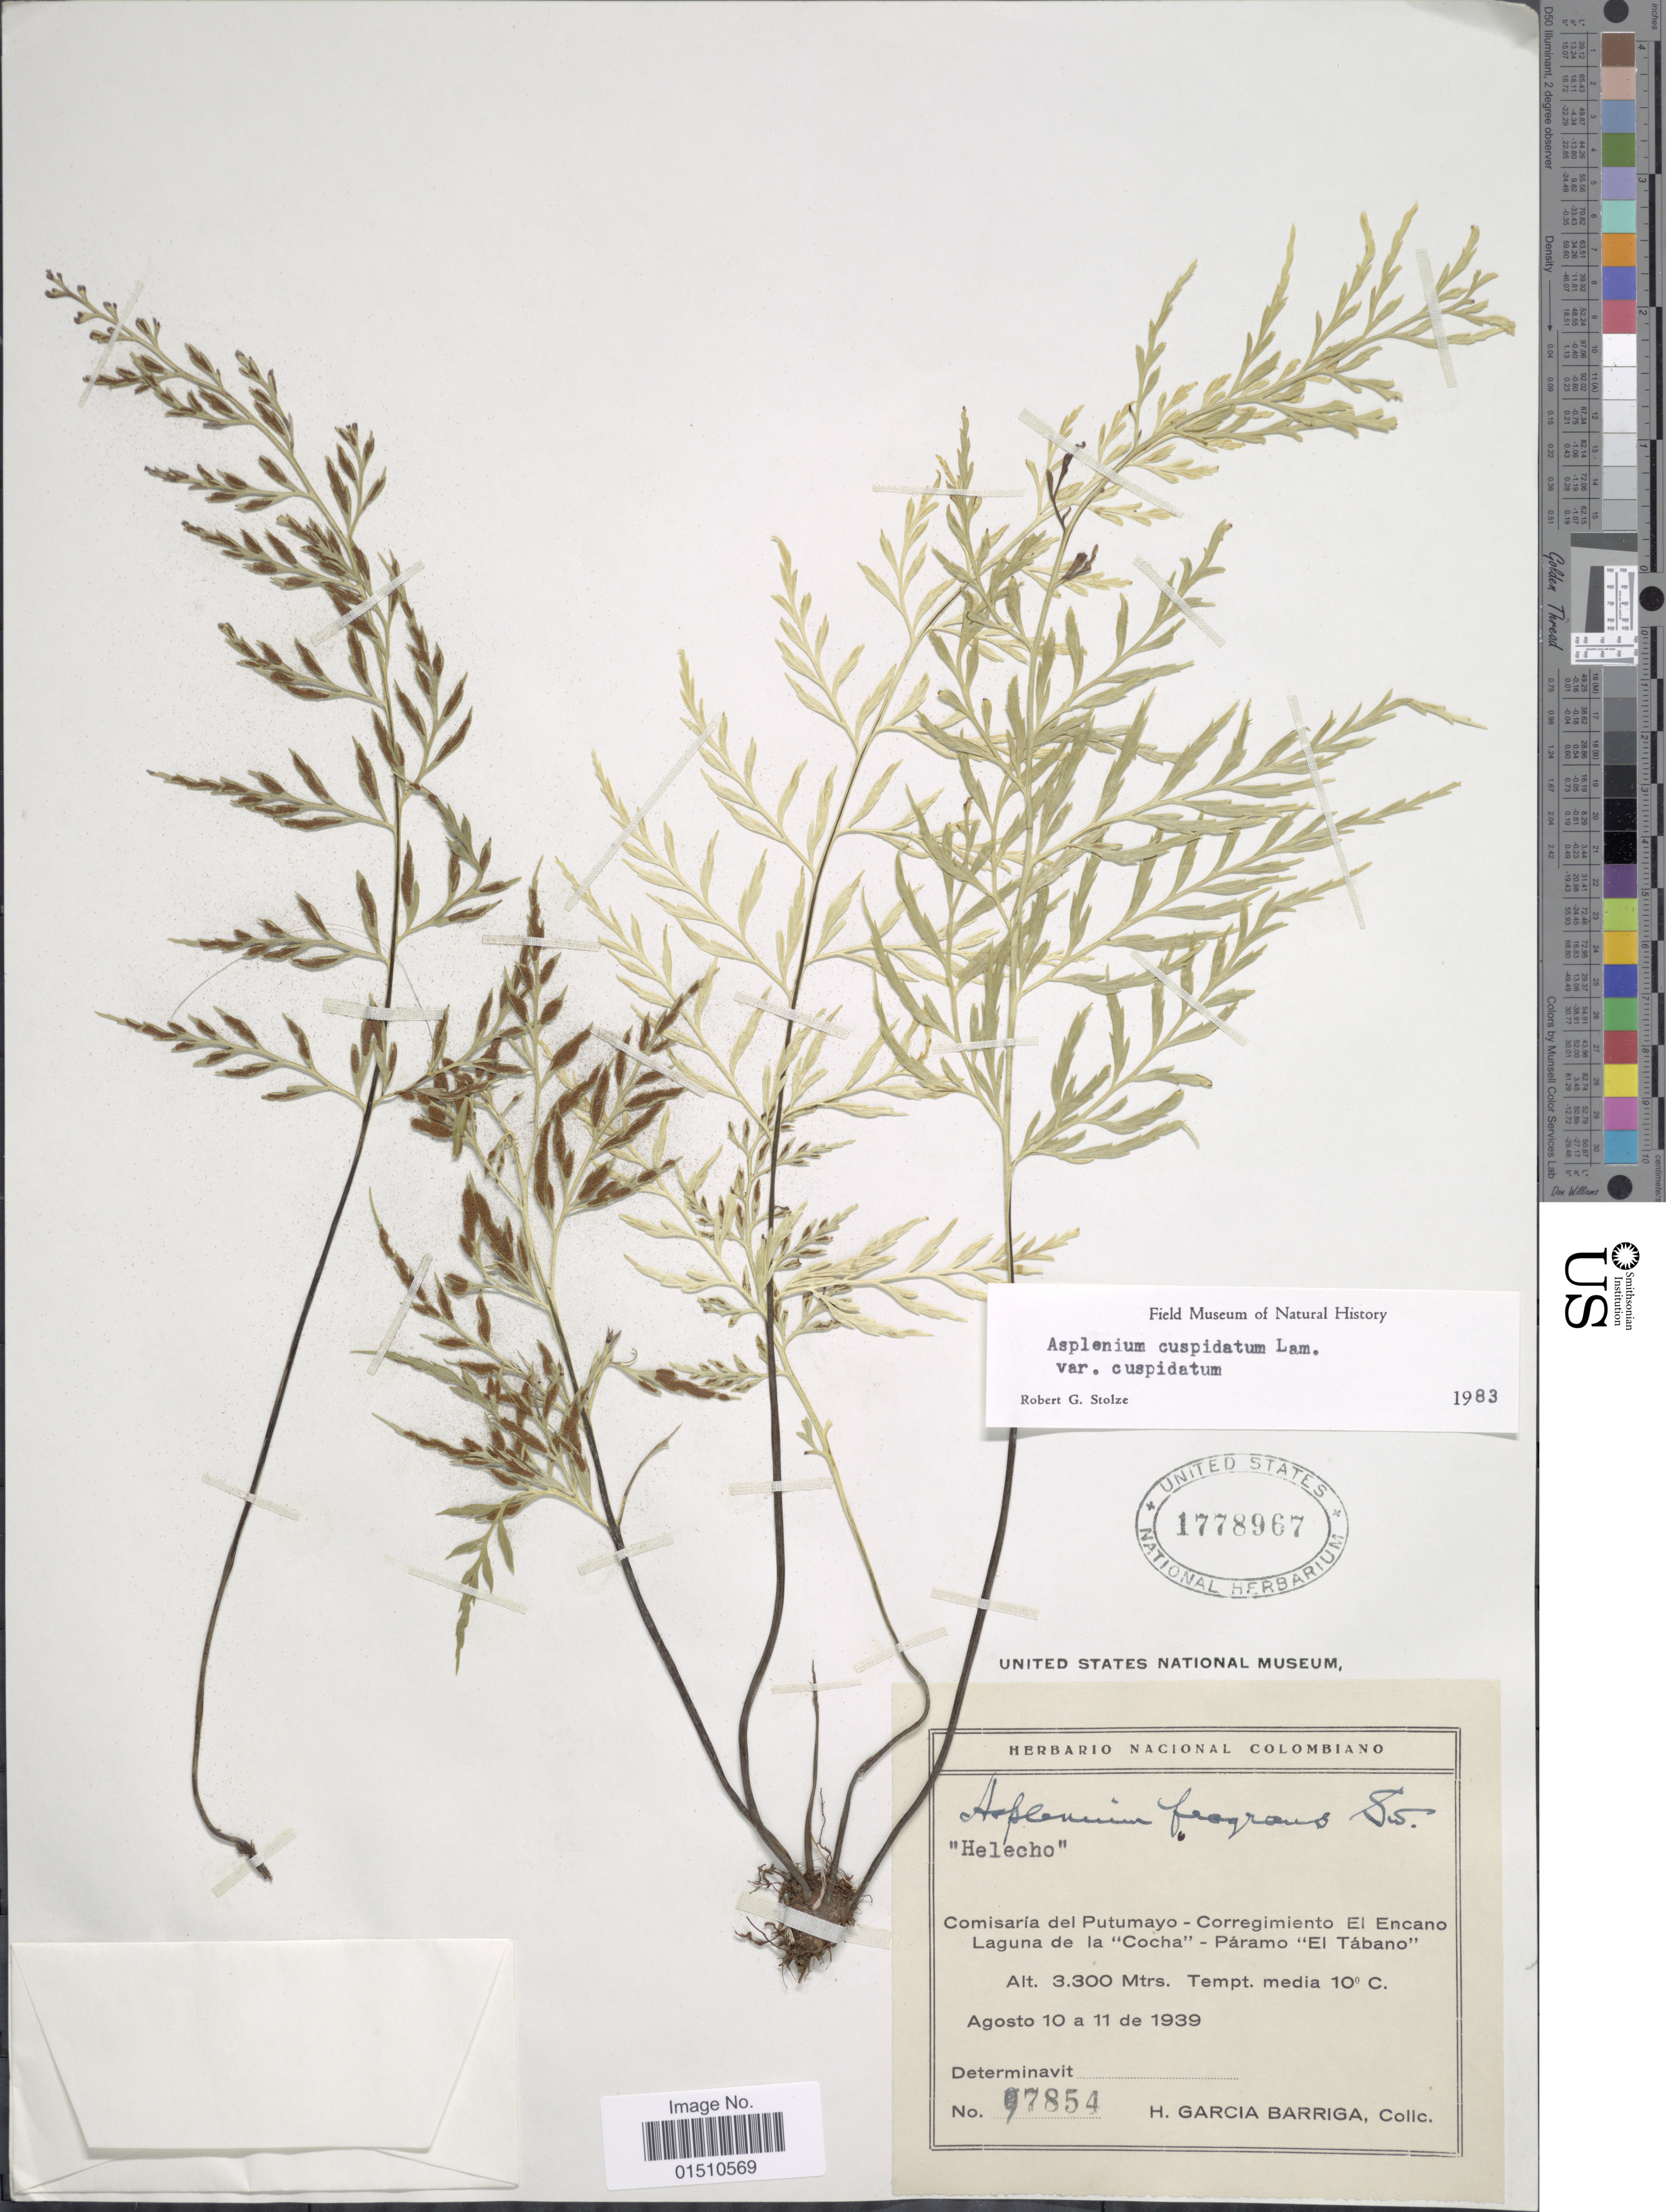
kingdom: Plantae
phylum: Tracheophyta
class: Polypodiopsida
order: Polypodiales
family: Aspleniaceae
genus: Asplenium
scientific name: Asplenium cuspidatum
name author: Lam.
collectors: H. García Barriga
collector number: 7854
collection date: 1939-08-10/1939-08-11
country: Colombia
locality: Colombiano, Comisaria del Putumayo-Corregimento Encano Laguna de la "Cocha" - Paramo "El Tabano".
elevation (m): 3300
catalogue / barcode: US 1778967